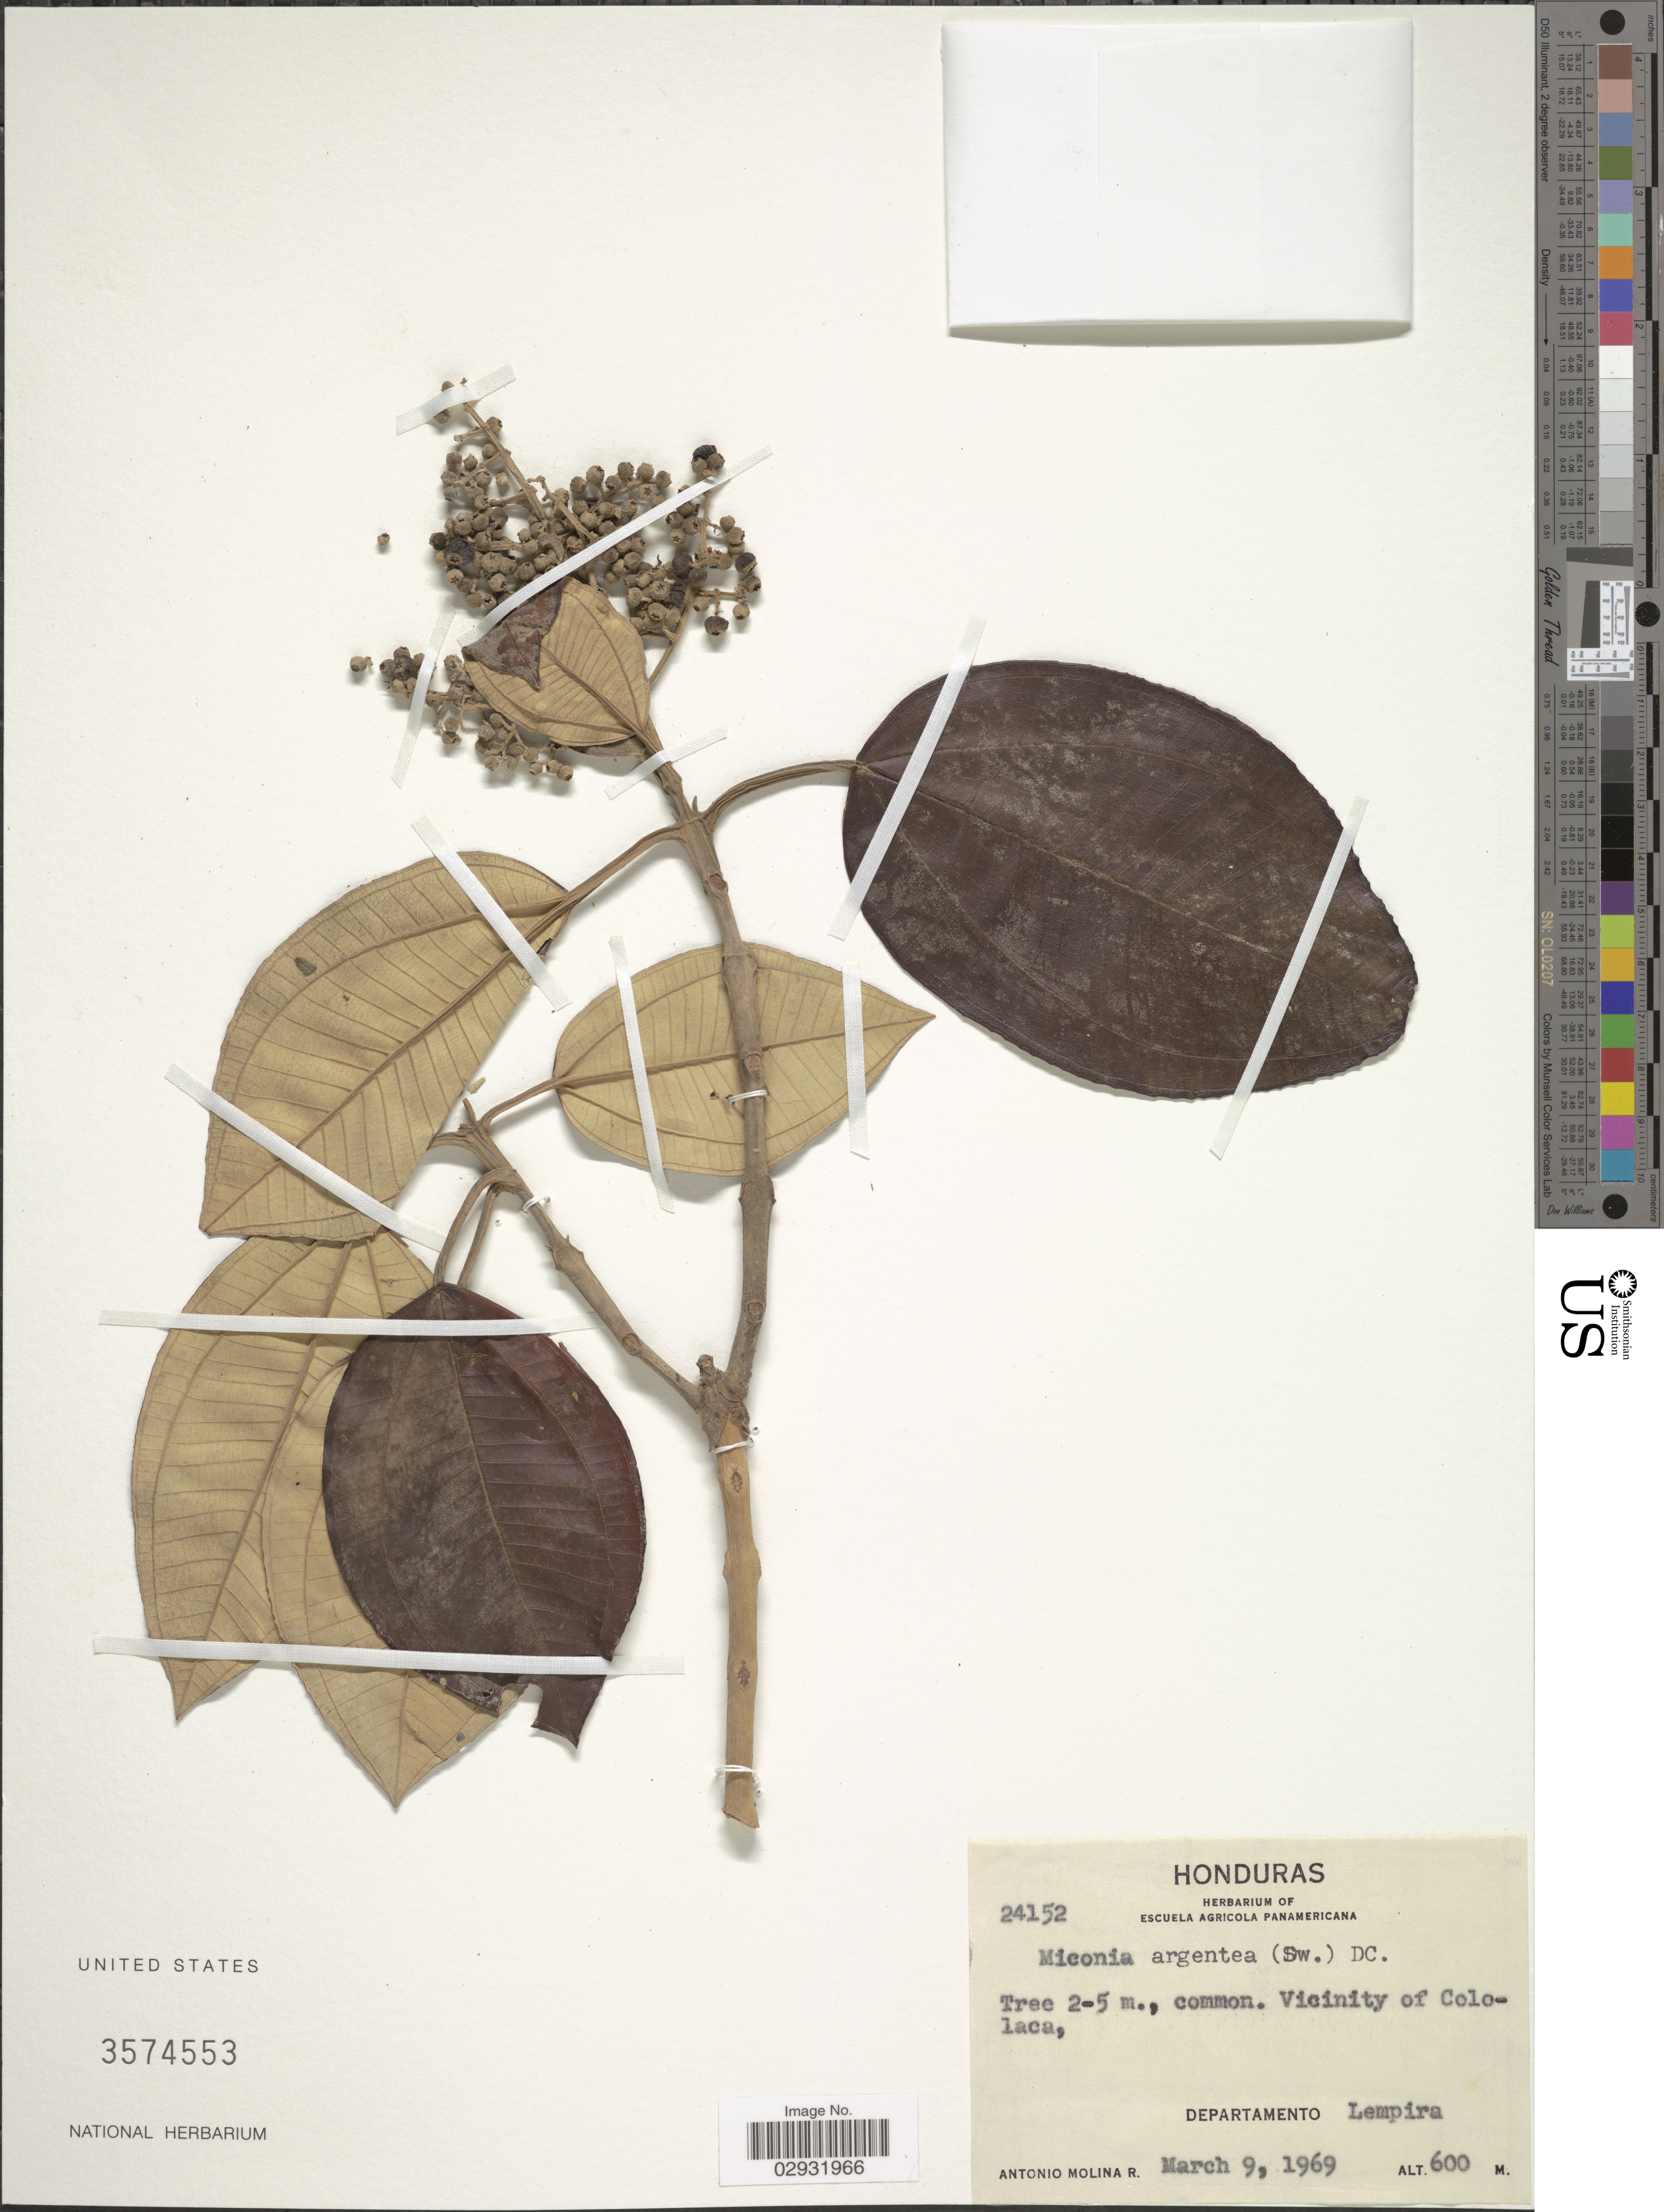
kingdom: Plantae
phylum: Tracheophyta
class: Magnoliopsida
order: Myrtales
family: Melastomataceae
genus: Miconia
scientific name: Miconia argentea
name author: (Sw.) DC.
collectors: A. Molina R.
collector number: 24152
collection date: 1969-03-09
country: Honduras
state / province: Lempira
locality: Vicinity of Cololaca, Departamento Lempira.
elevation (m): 600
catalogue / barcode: US 3574553